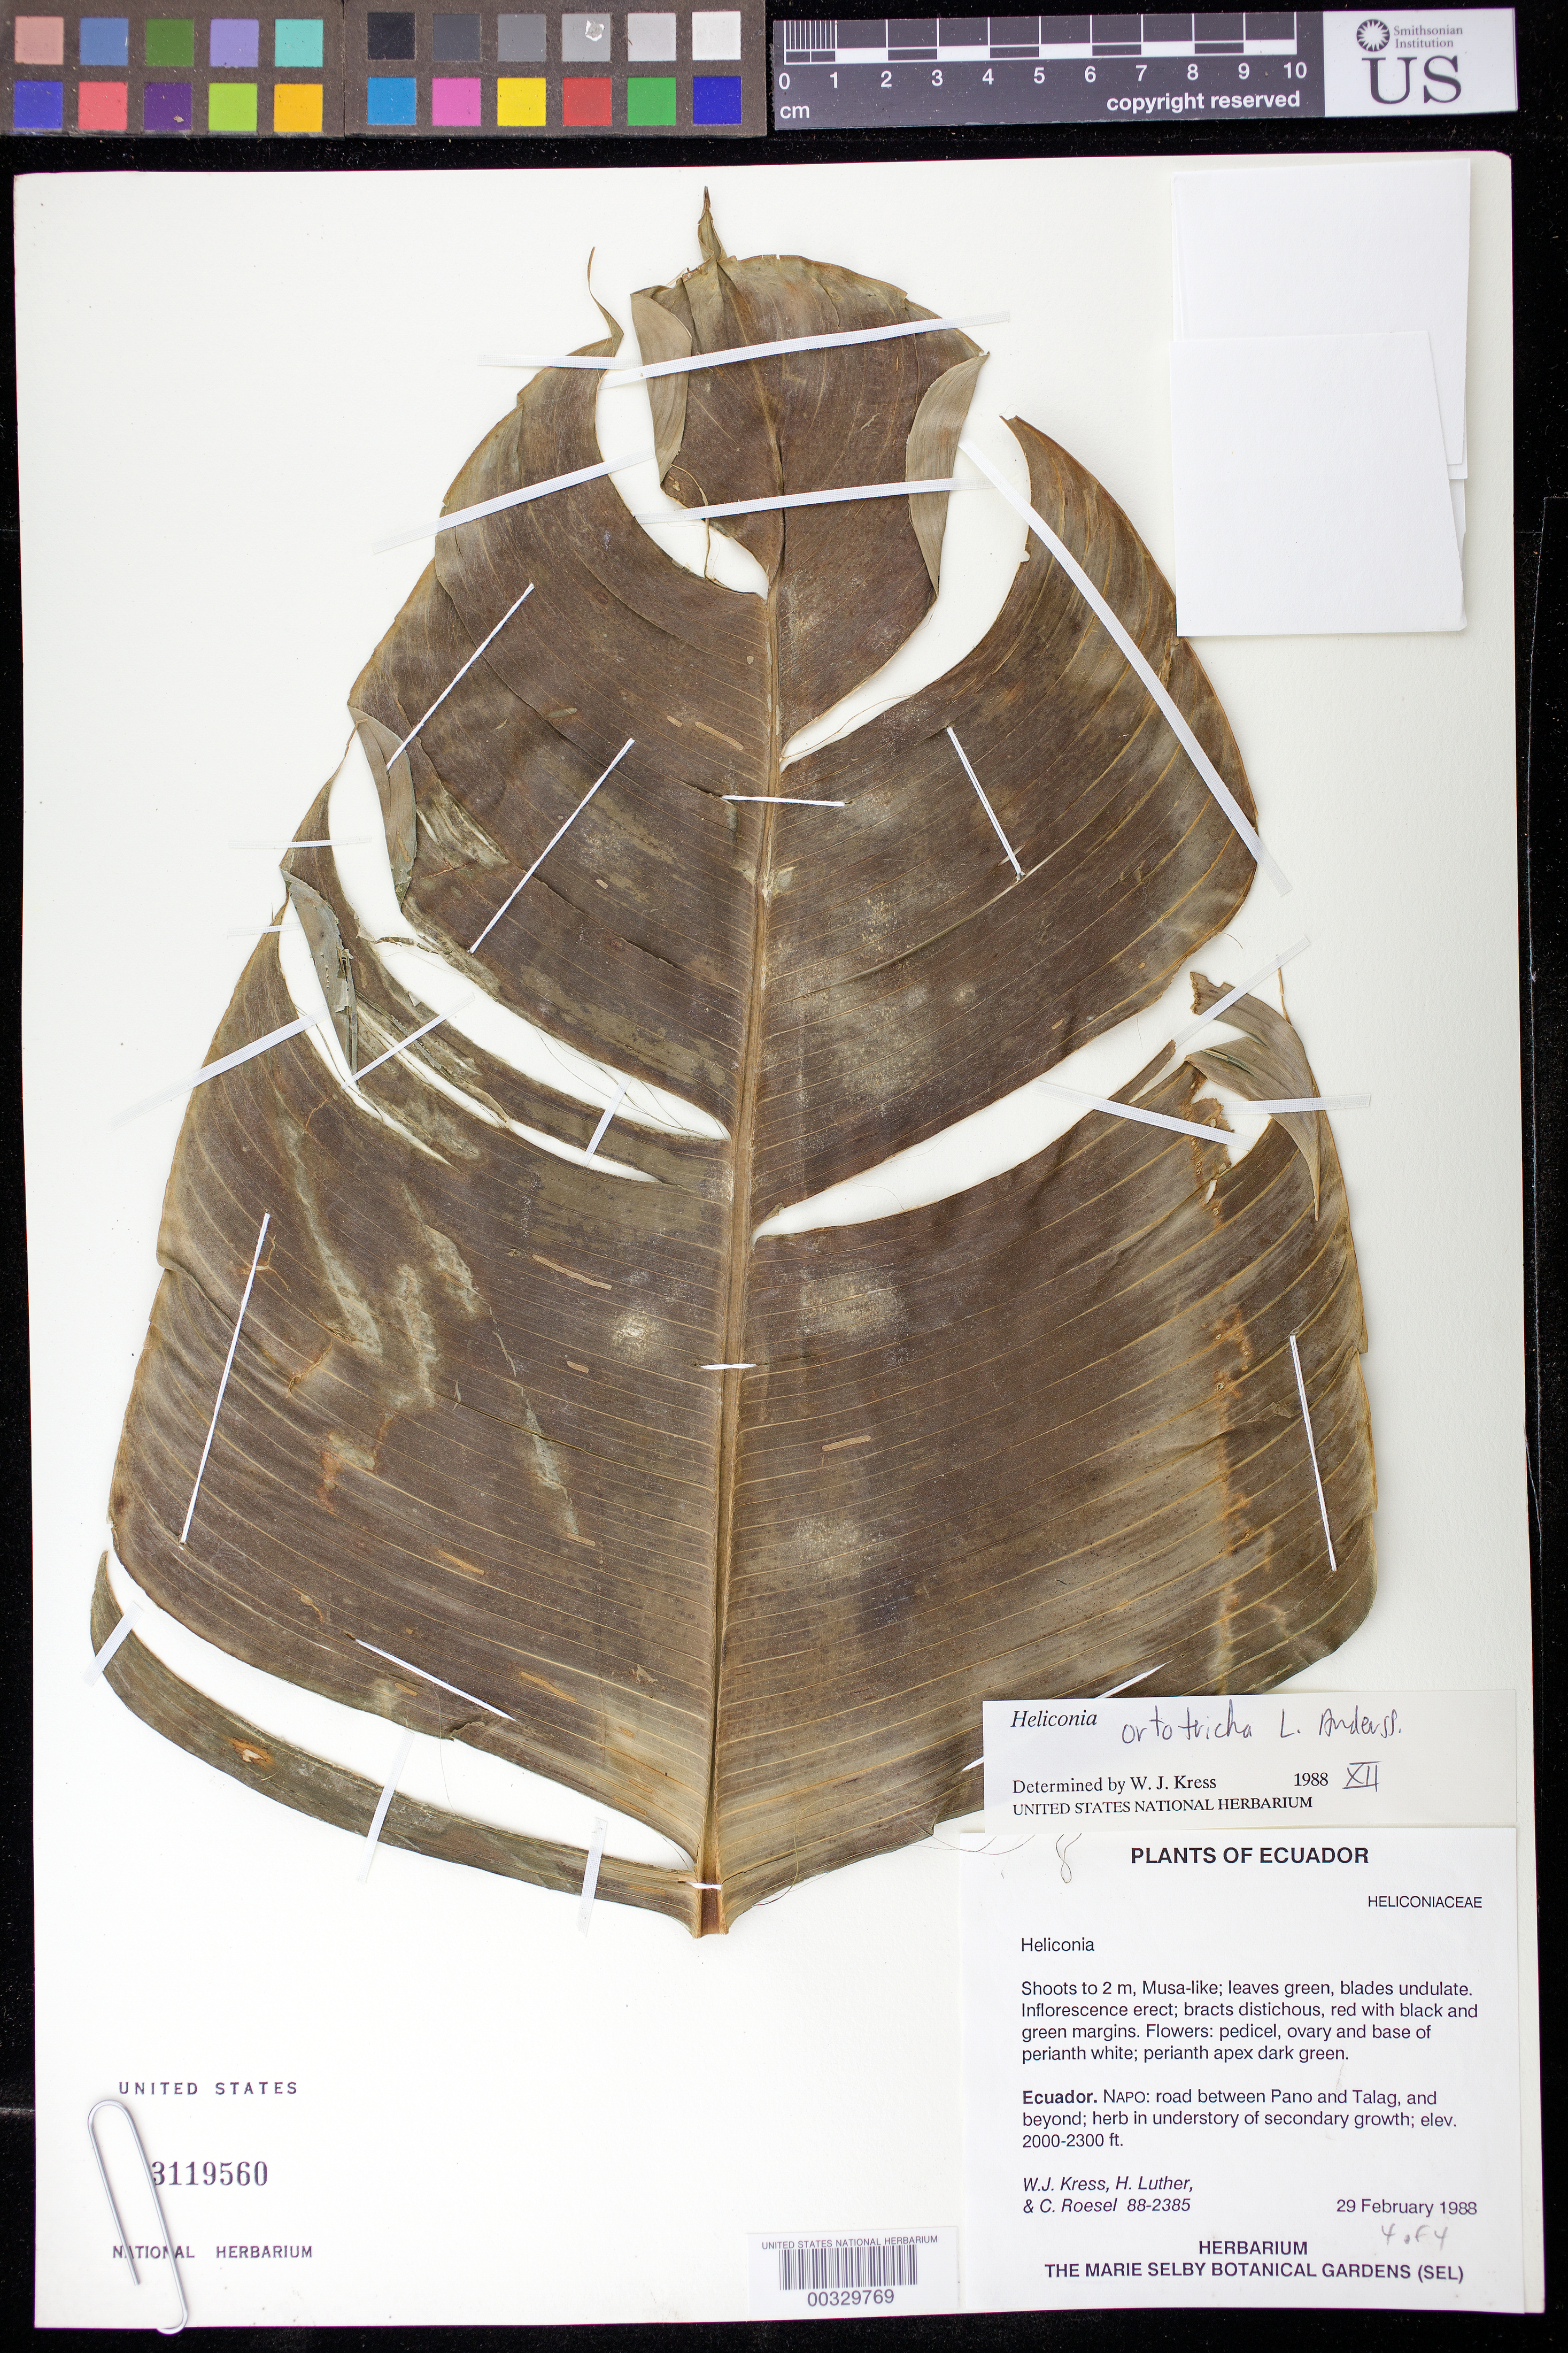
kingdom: Plantae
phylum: Tracheophyta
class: Liliopsida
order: Zingiberales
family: Heliconiaceae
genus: Heliconia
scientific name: Heliconia orthotricha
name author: L. Andersson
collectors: W. J. Kress, Harry E. Luther & C. S. Roesel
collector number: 88-2385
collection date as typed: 29 Feb 1988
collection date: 1988-02-29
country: Ecuador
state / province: Napo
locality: Road between pano and talag, and beyond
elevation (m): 610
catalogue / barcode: US 3119560